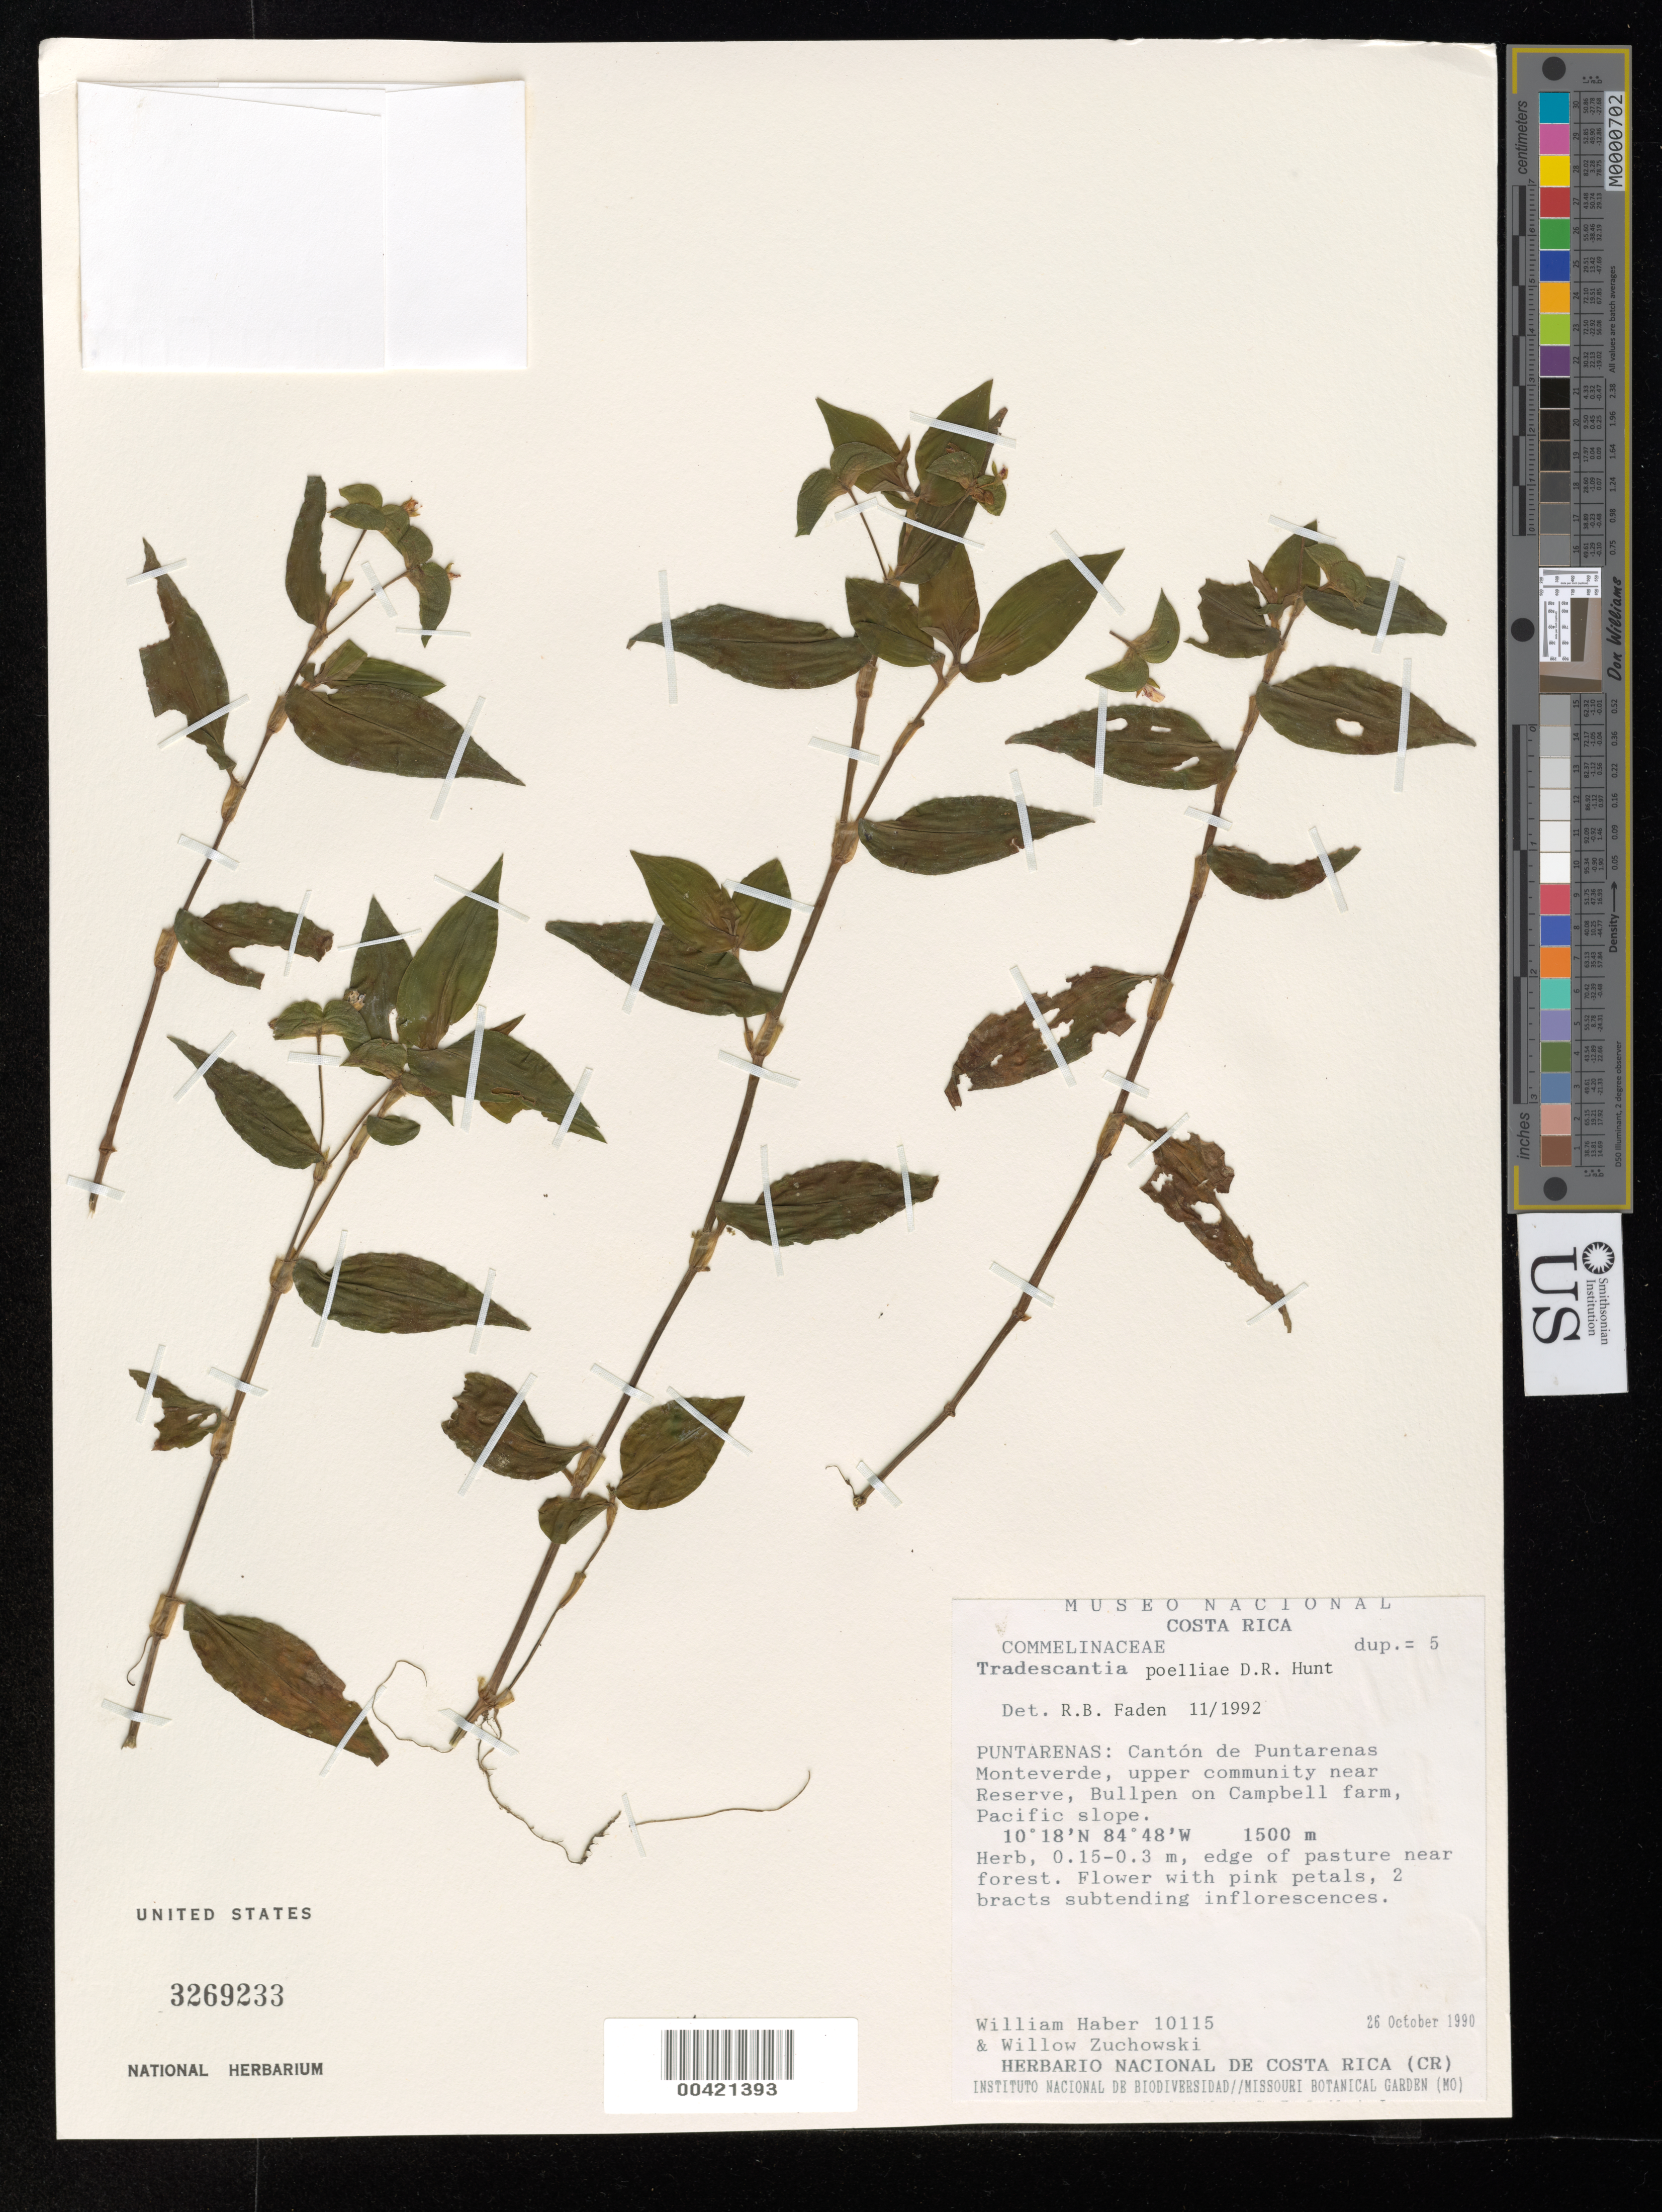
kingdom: Plantae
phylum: Tracheophyta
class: Liliopsida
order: Commelinales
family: Commelinaceae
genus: Tradescantia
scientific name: Tradescantia poelliae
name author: D.R. Hunt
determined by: Faden, Robert B., (US), Smithsonian Institution - National Museum of Natural History (UNITED STATES)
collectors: W. A. Haber & W. Zuchowski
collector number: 10115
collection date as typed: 26 Oct 1990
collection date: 1990-10-26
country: Costa Rica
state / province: Puntarenas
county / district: Puntarenas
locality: Canton de puntarenas, monteverde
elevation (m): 1500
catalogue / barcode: US 3269233